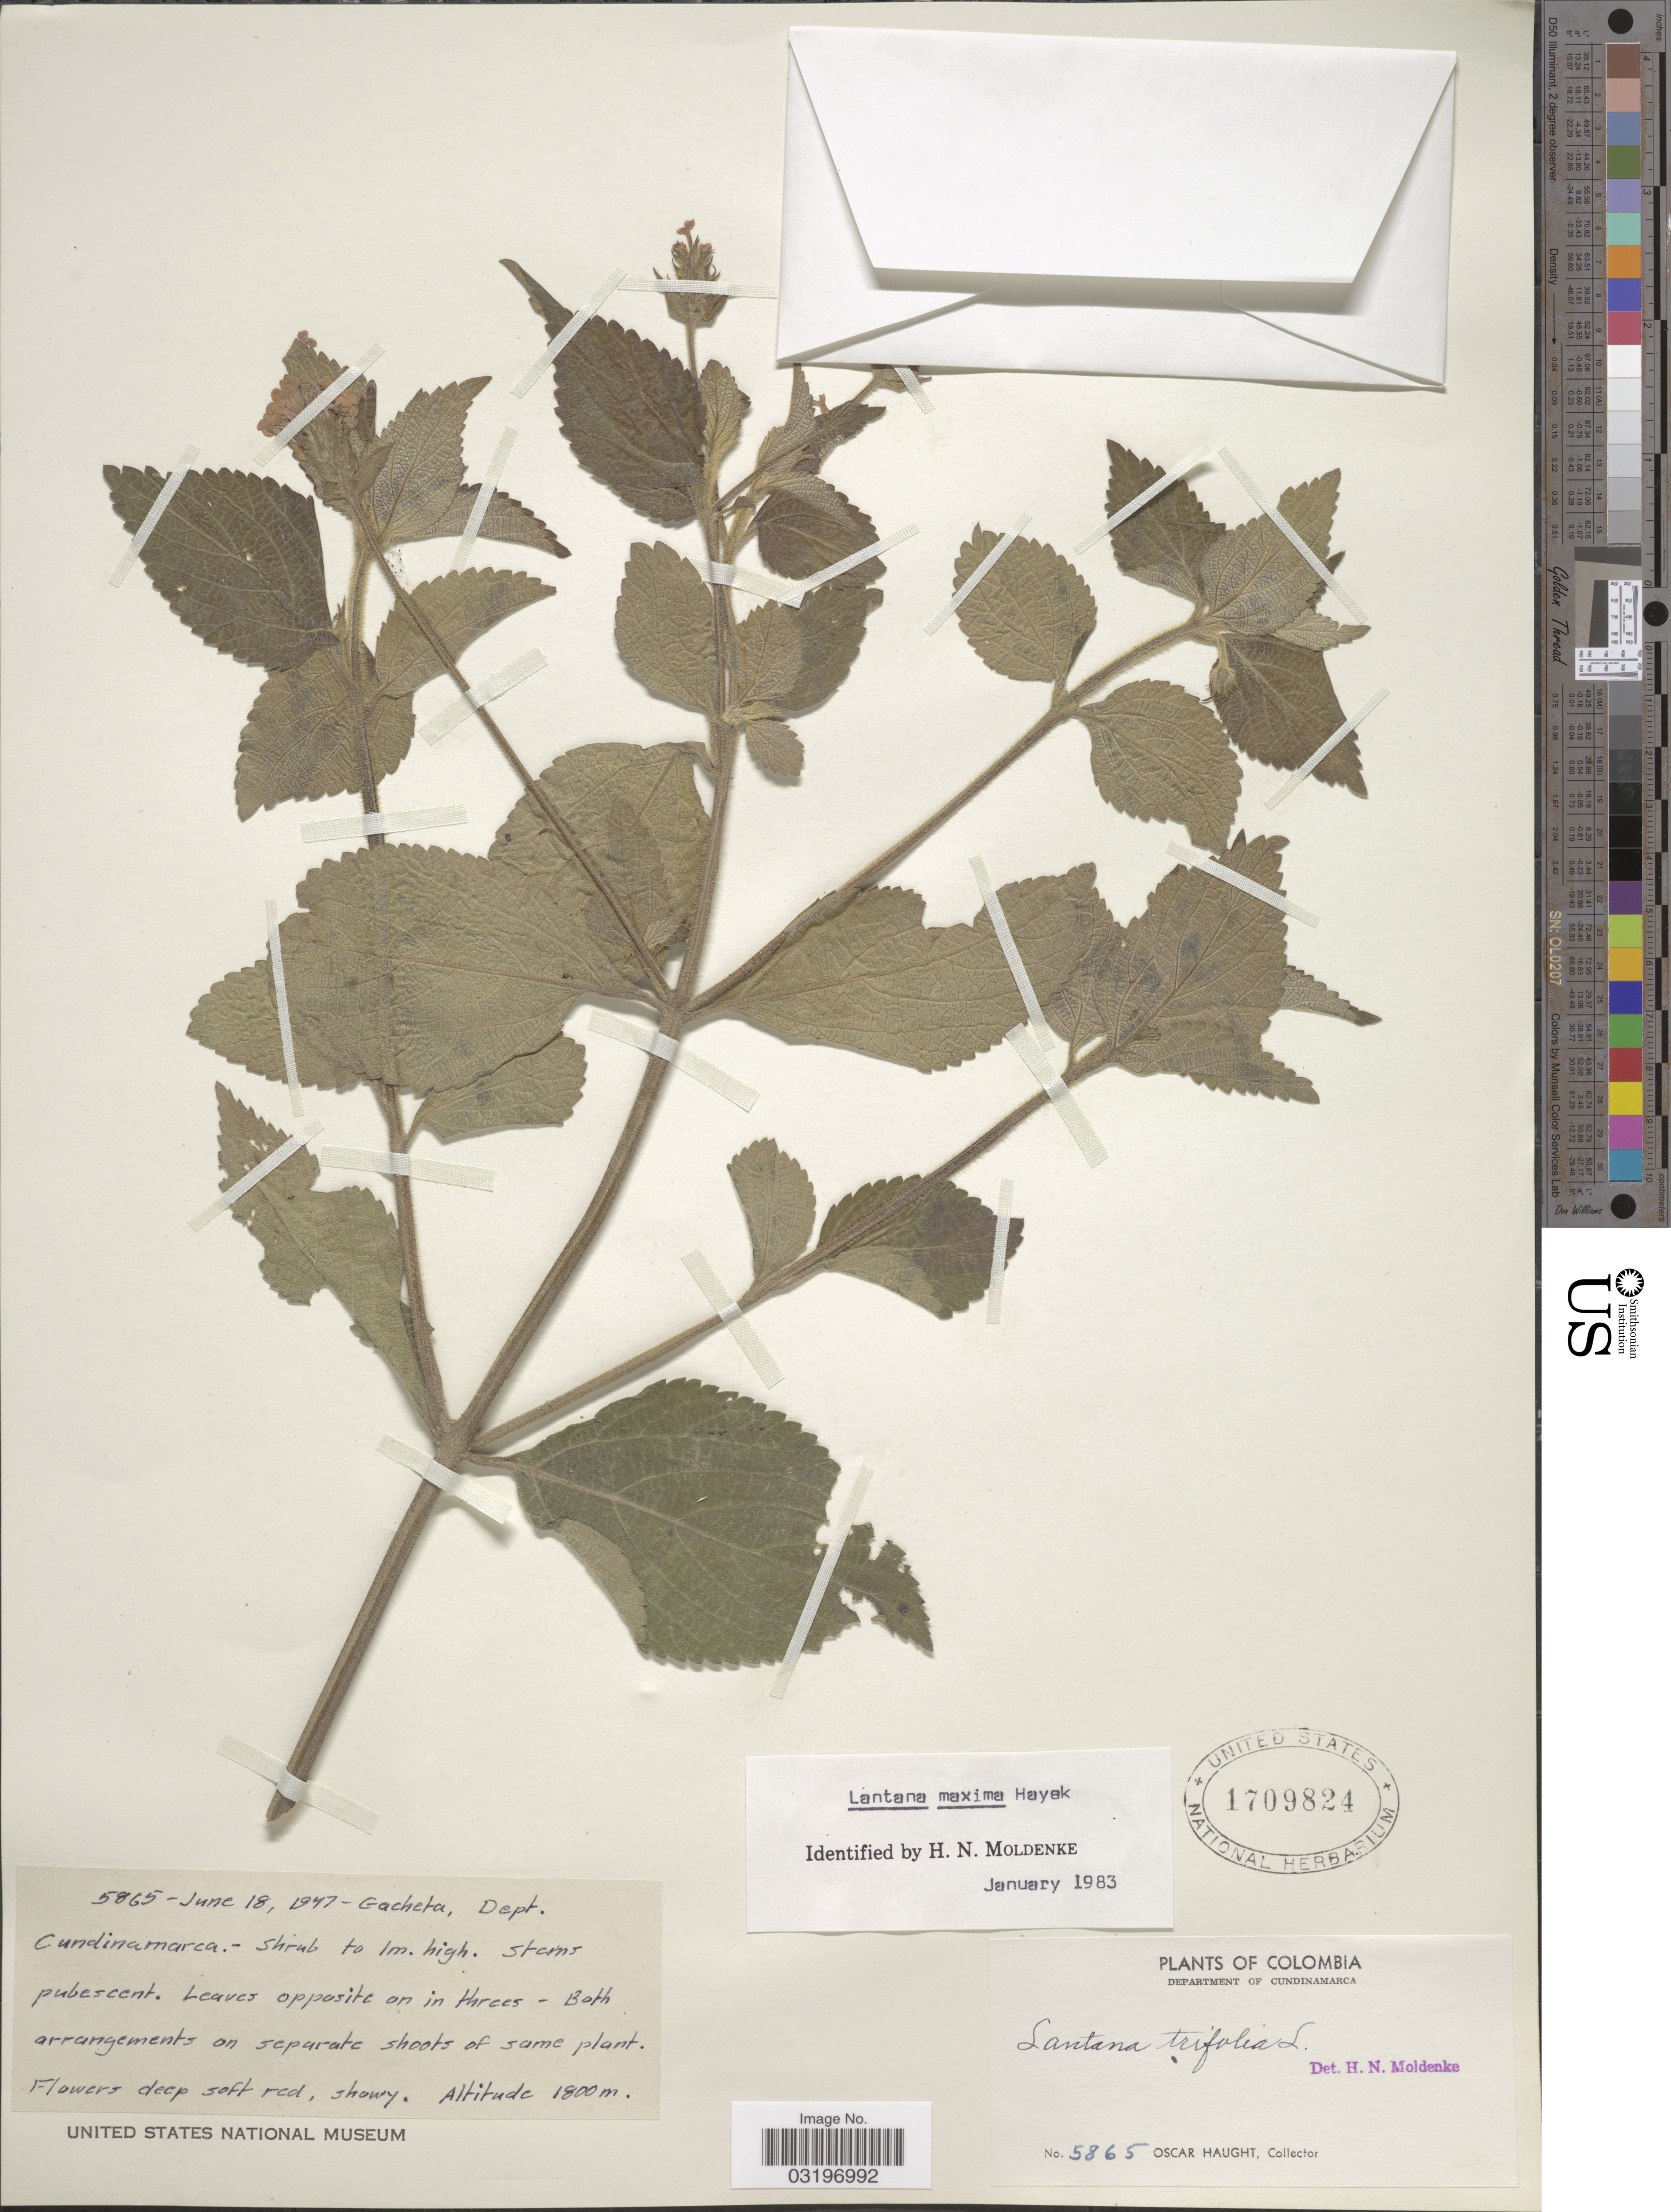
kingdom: Plantae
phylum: Tracheophyta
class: Magnoliopsida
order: Lamiales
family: Verbenaceae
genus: Lantana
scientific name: Lantana maxima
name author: Hayek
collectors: O. Haught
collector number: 5865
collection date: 1947-06-18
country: Colombia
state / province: Cundinamarca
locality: Department of Cundinamarca. Gacheta.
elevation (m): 1800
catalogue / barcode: US 1709824